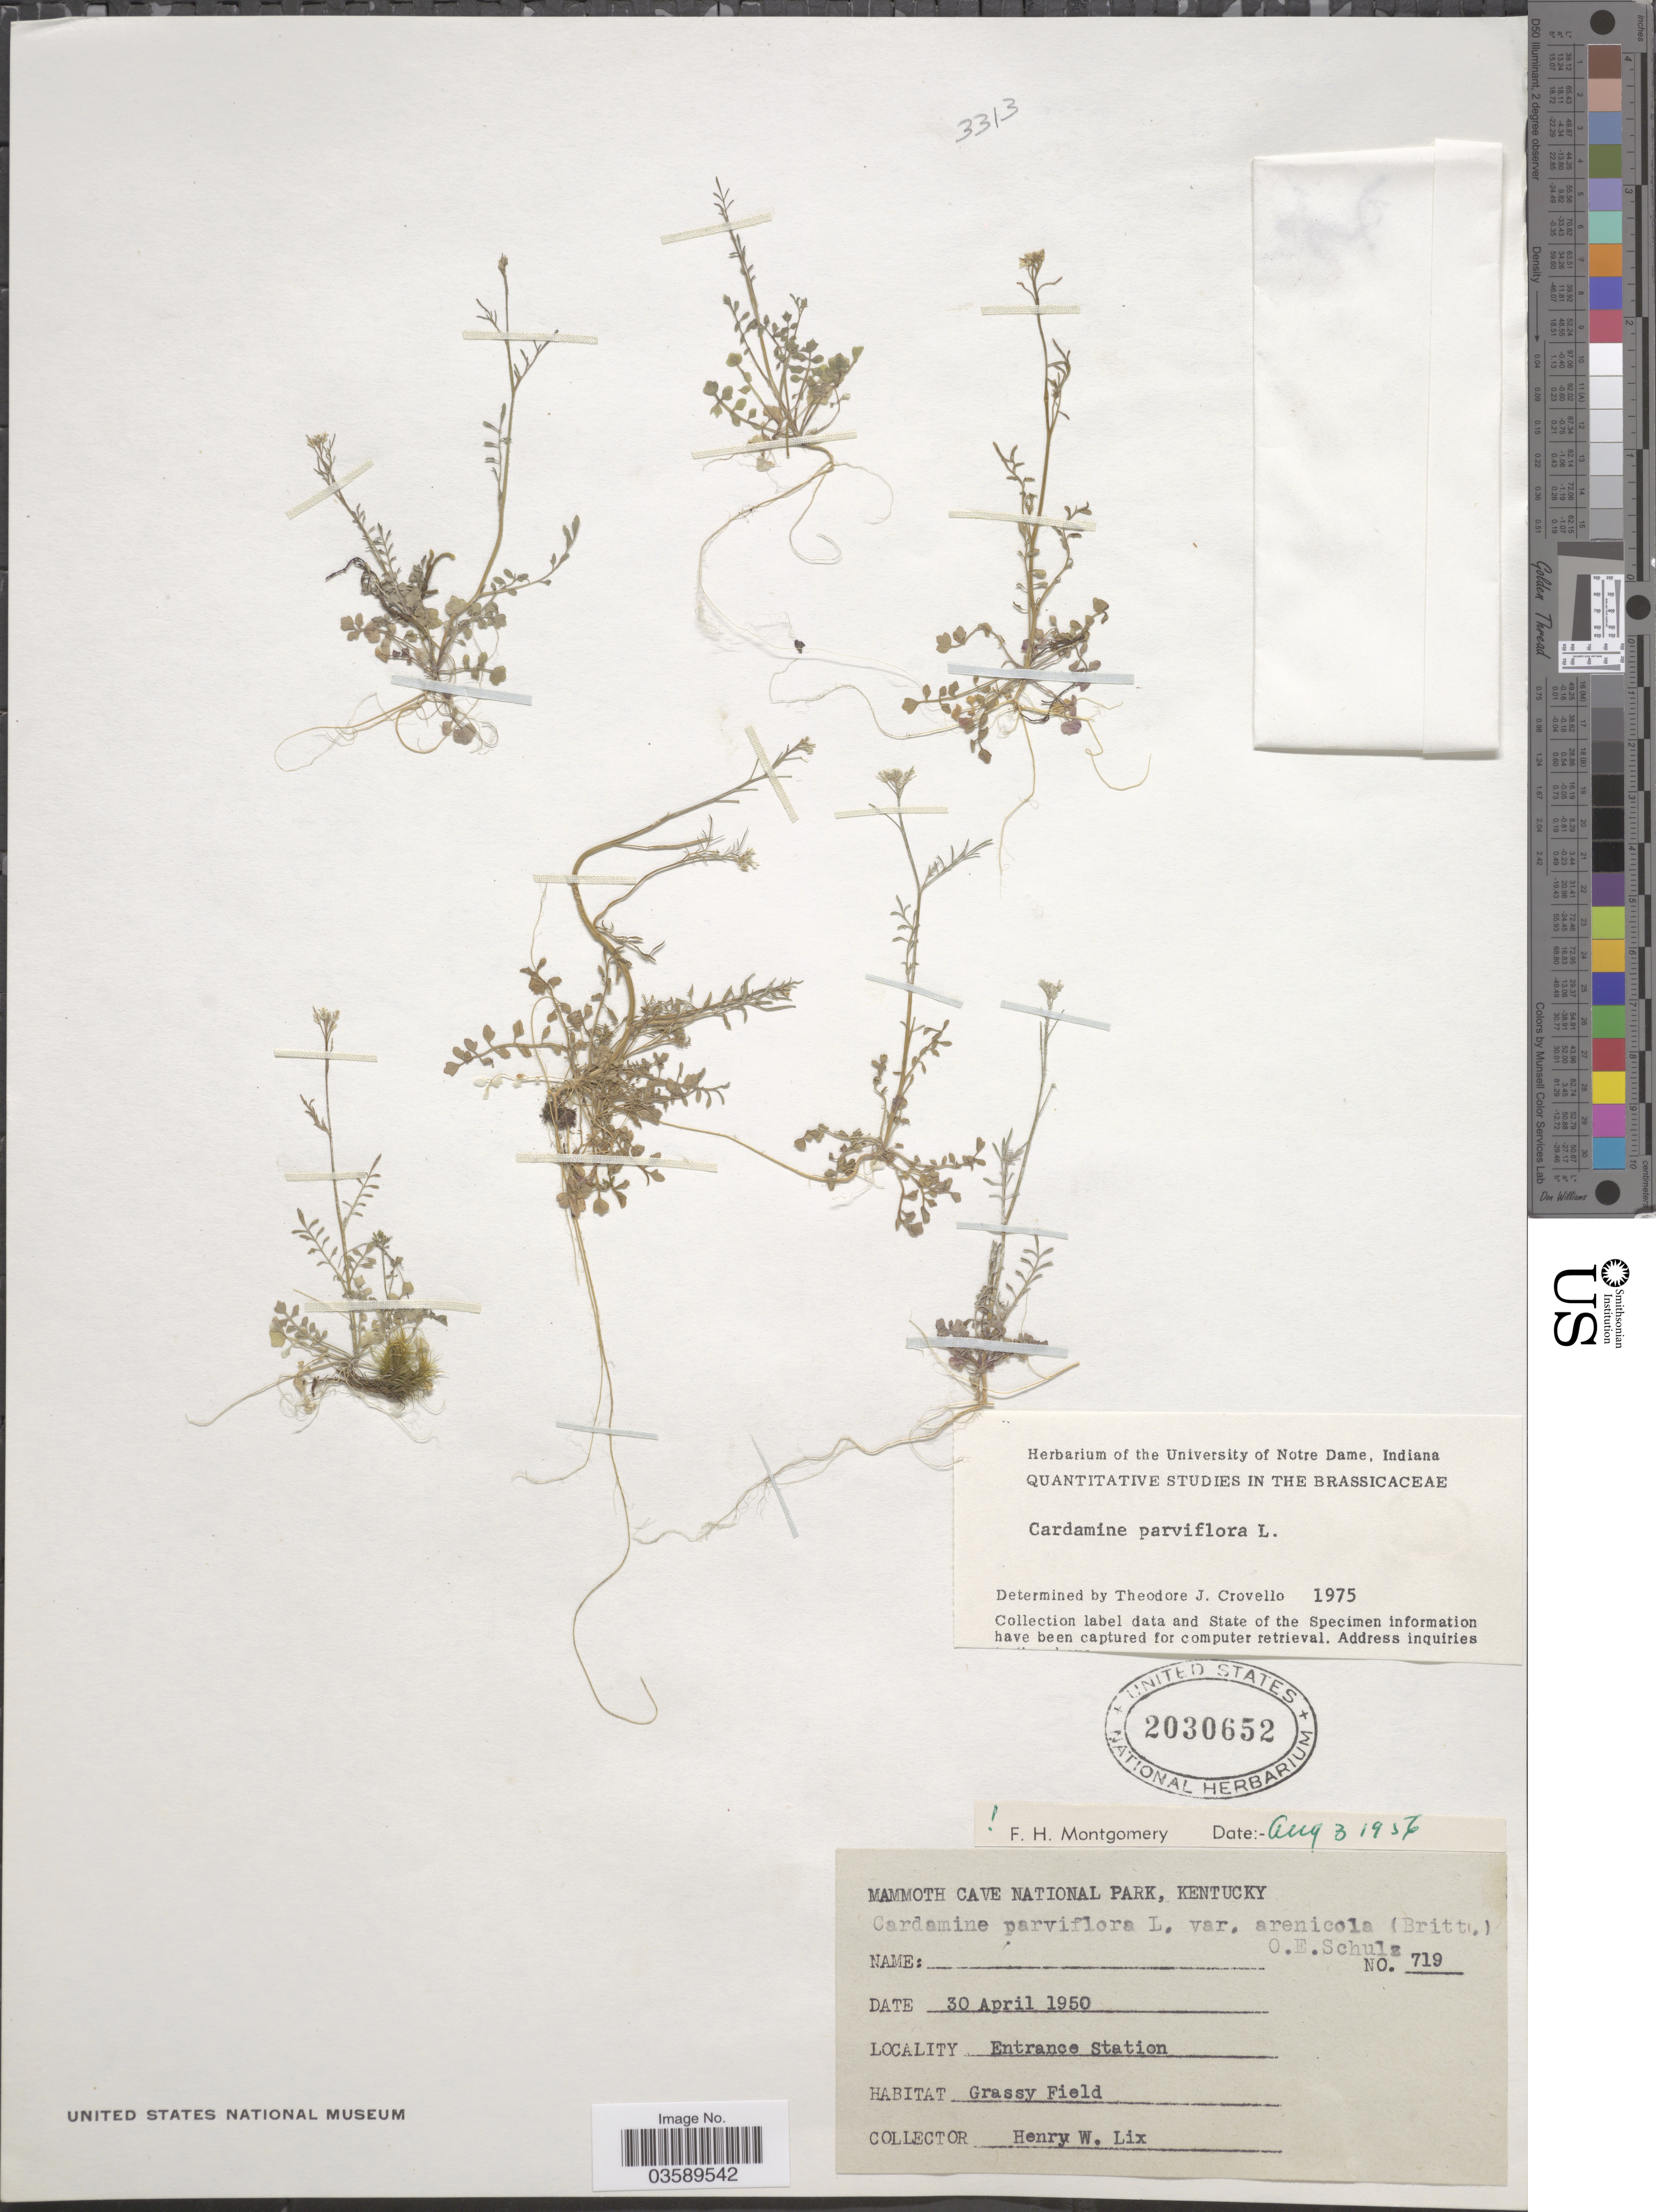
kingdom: Plantae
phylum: Tracheophyta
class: Magnoliopsida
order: Brassicales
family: Brassicaceae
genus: Cardamine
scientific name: Cardamine parviflora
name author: L.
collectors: H. W. Lix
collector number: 719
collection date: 1950-04-30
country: United States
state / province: Kentucky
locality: Mammoth Cave National Park. Entrance Station.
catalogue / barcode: US 2030652